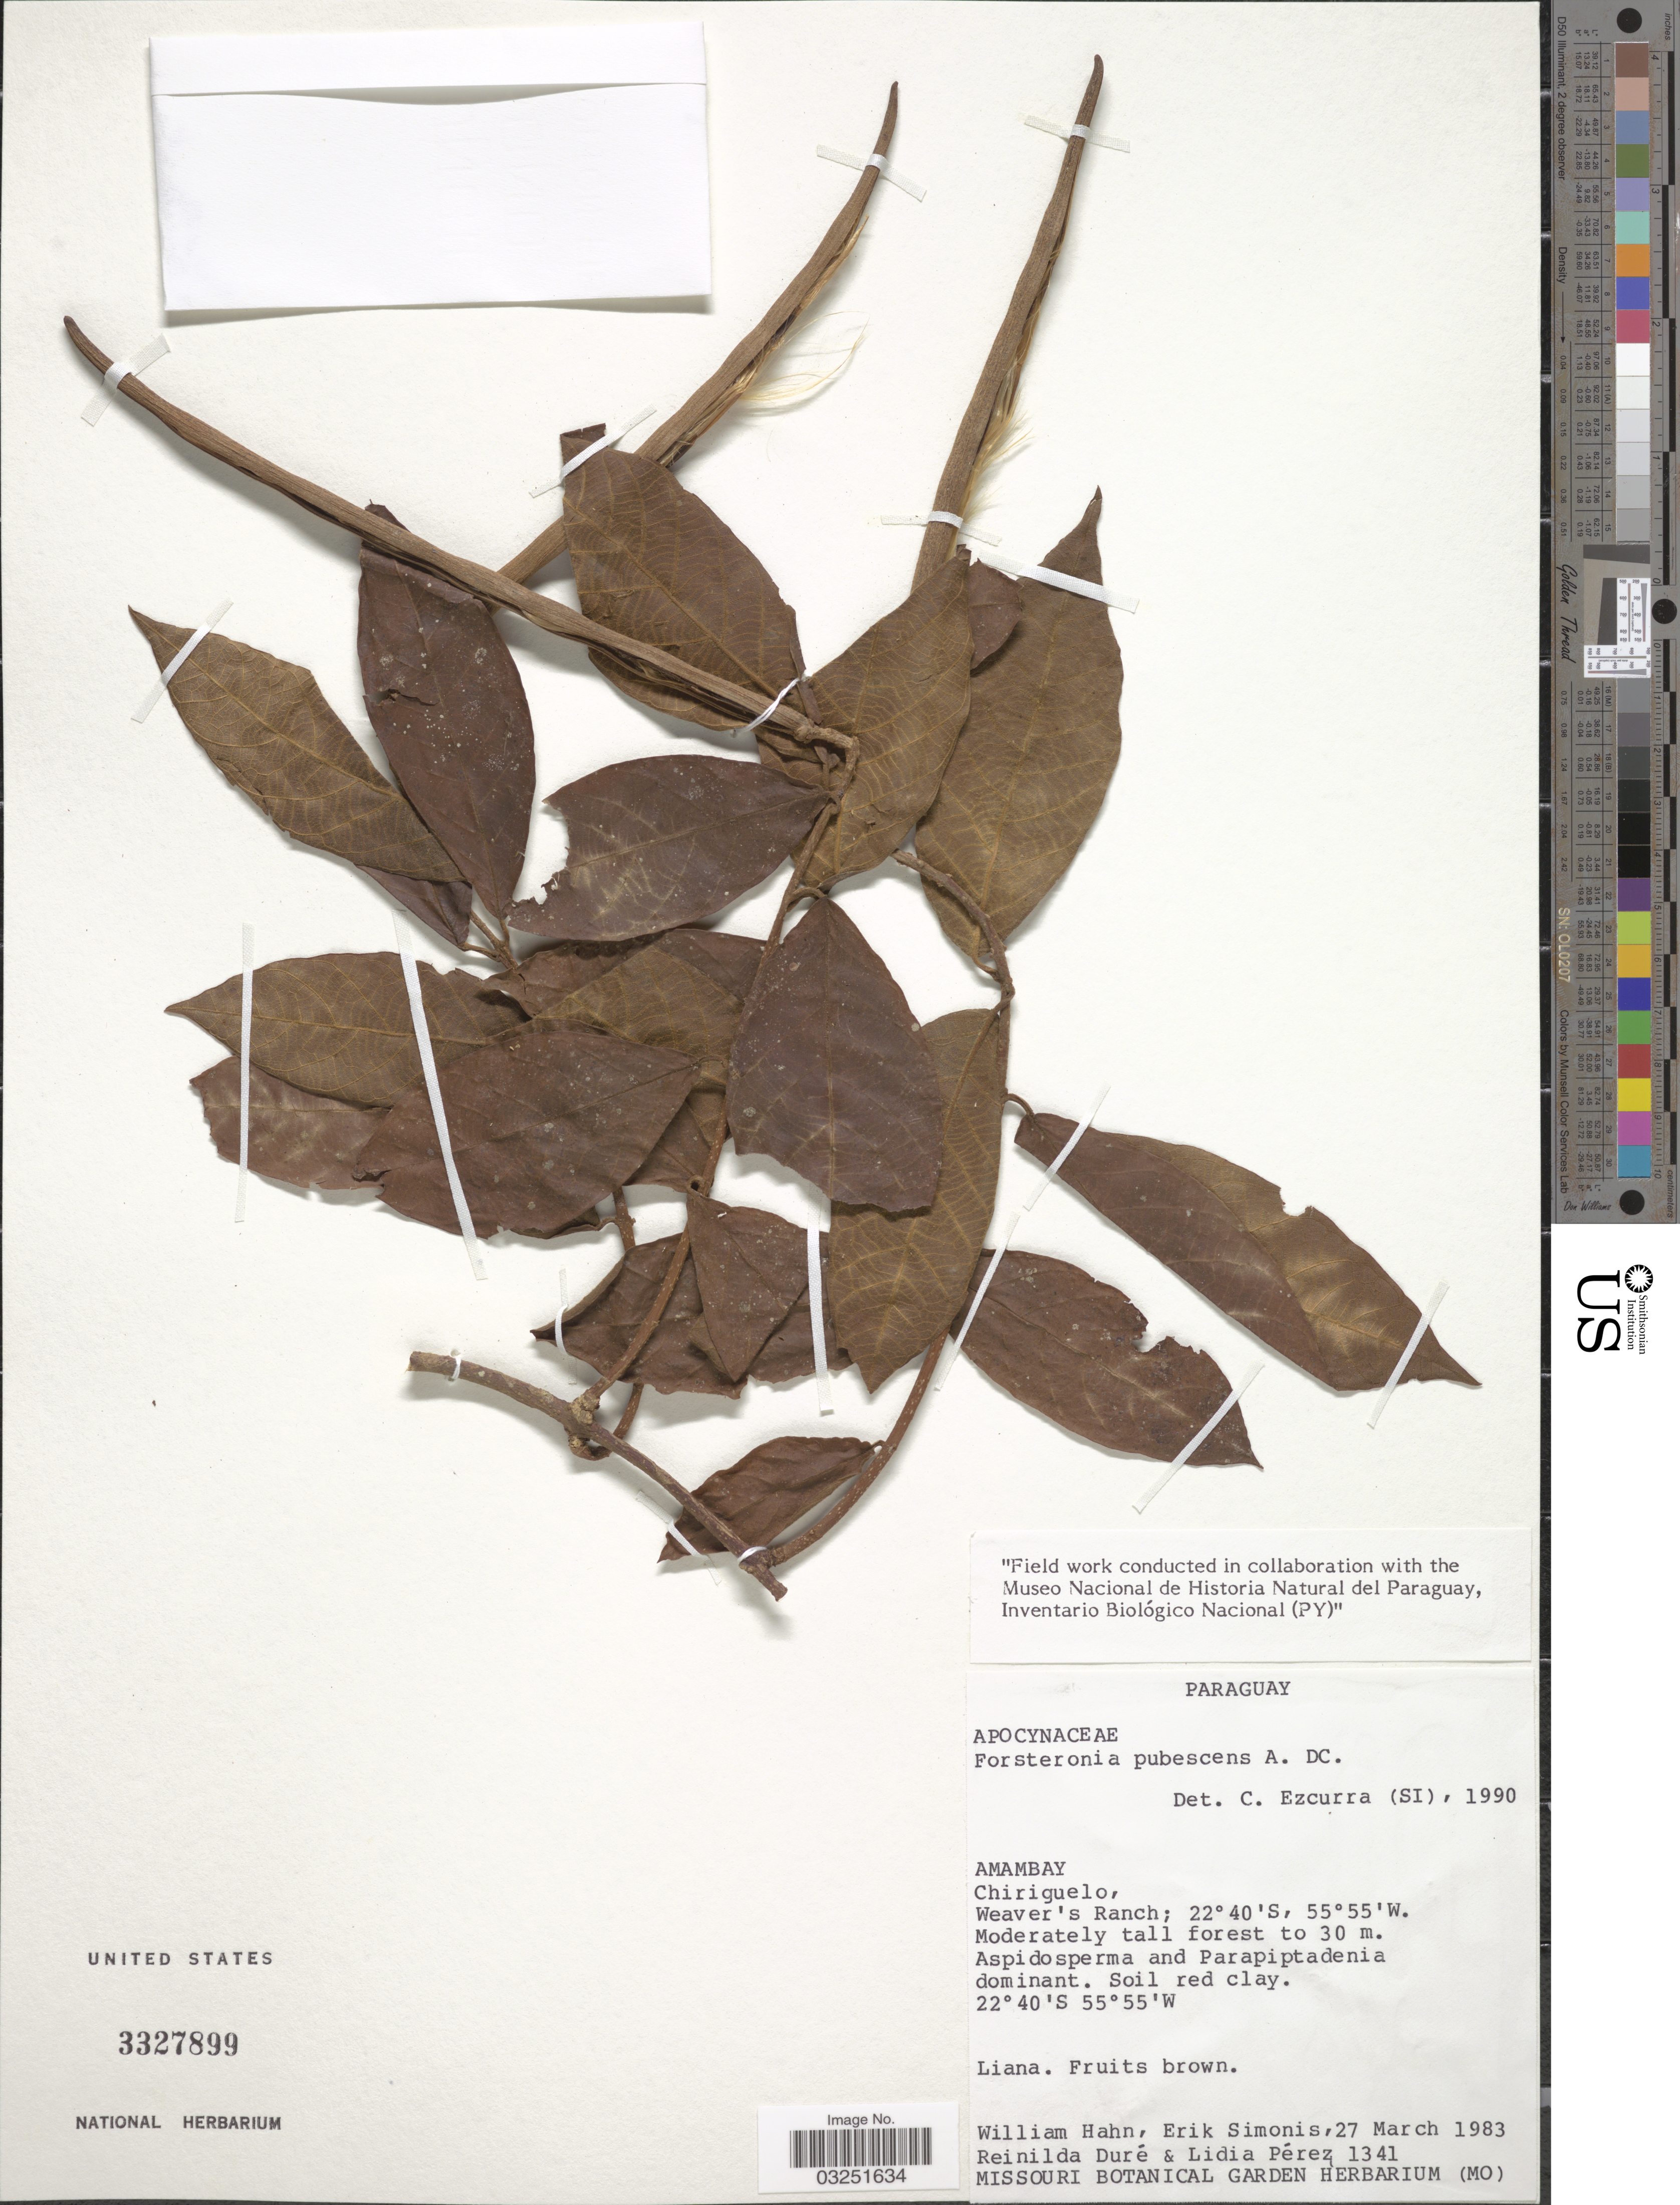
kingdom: Plantae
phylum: Tracheophyta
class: Magnoliopsida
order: Gentianales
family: Apocynaceae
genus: Forsteronia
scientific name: Forsteronia pubescens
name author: A. DC.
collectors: W. Hahn, E. Simonis, R. Duré & L. Pérez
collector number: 1341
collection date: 1983-03-27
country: Paraguay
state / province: Amambay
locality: Chiriguelo, Weaver's Ranch.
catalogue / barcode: US 3327899